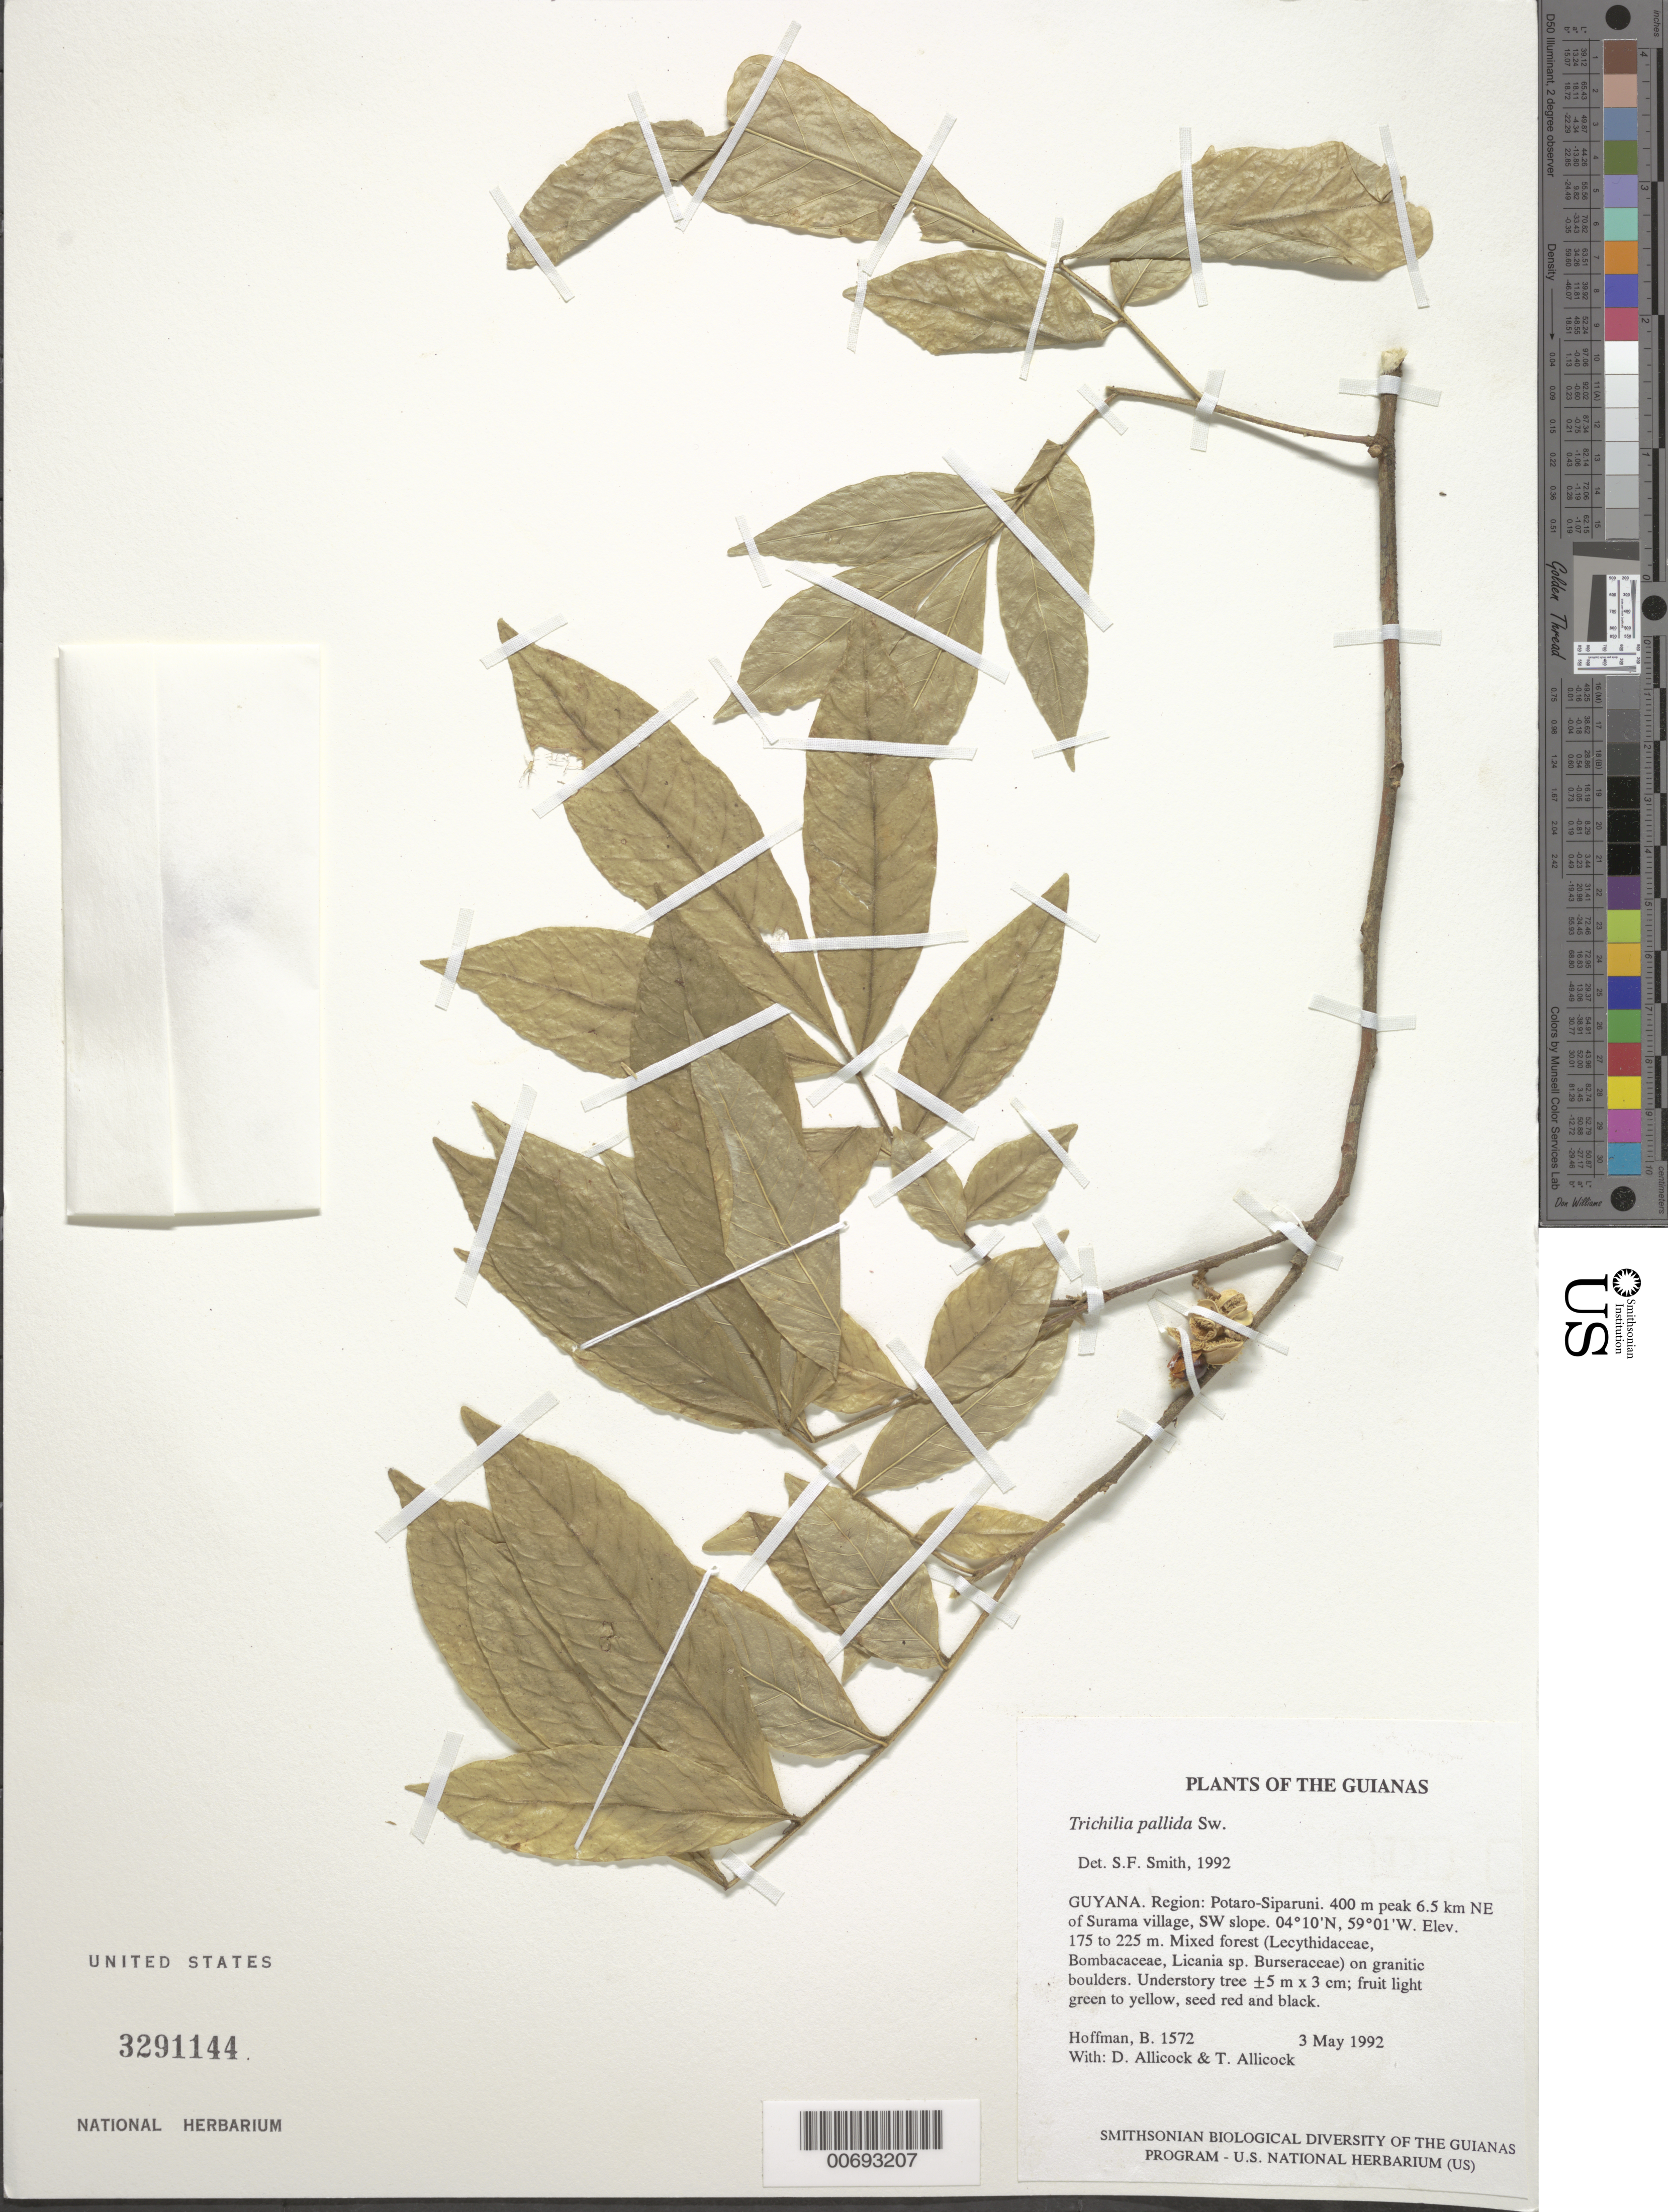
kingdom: Plantae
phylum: Tracheophyta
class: Magnoliopsida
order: Sapindales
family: Meliaceae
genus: Trichilia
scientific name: Trichilia pallida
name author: Sw.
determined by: Smith, Stephen F., (US), NMNH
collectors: B. Hoffman, D. Allicock & T. Allicock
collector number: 1572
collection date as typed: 3 May 1992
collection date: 1992-05-03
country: Guyana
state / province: Potaro-Siparuni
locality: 400 m peak 6.5 km NE of Surama village, SW slope. Iwokrama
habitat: Mixed forest (Lecythidaceae, Bombacaceae, Licania sp. Burseraceae) on granitic boulders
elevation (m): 175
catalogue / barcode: US 3291144